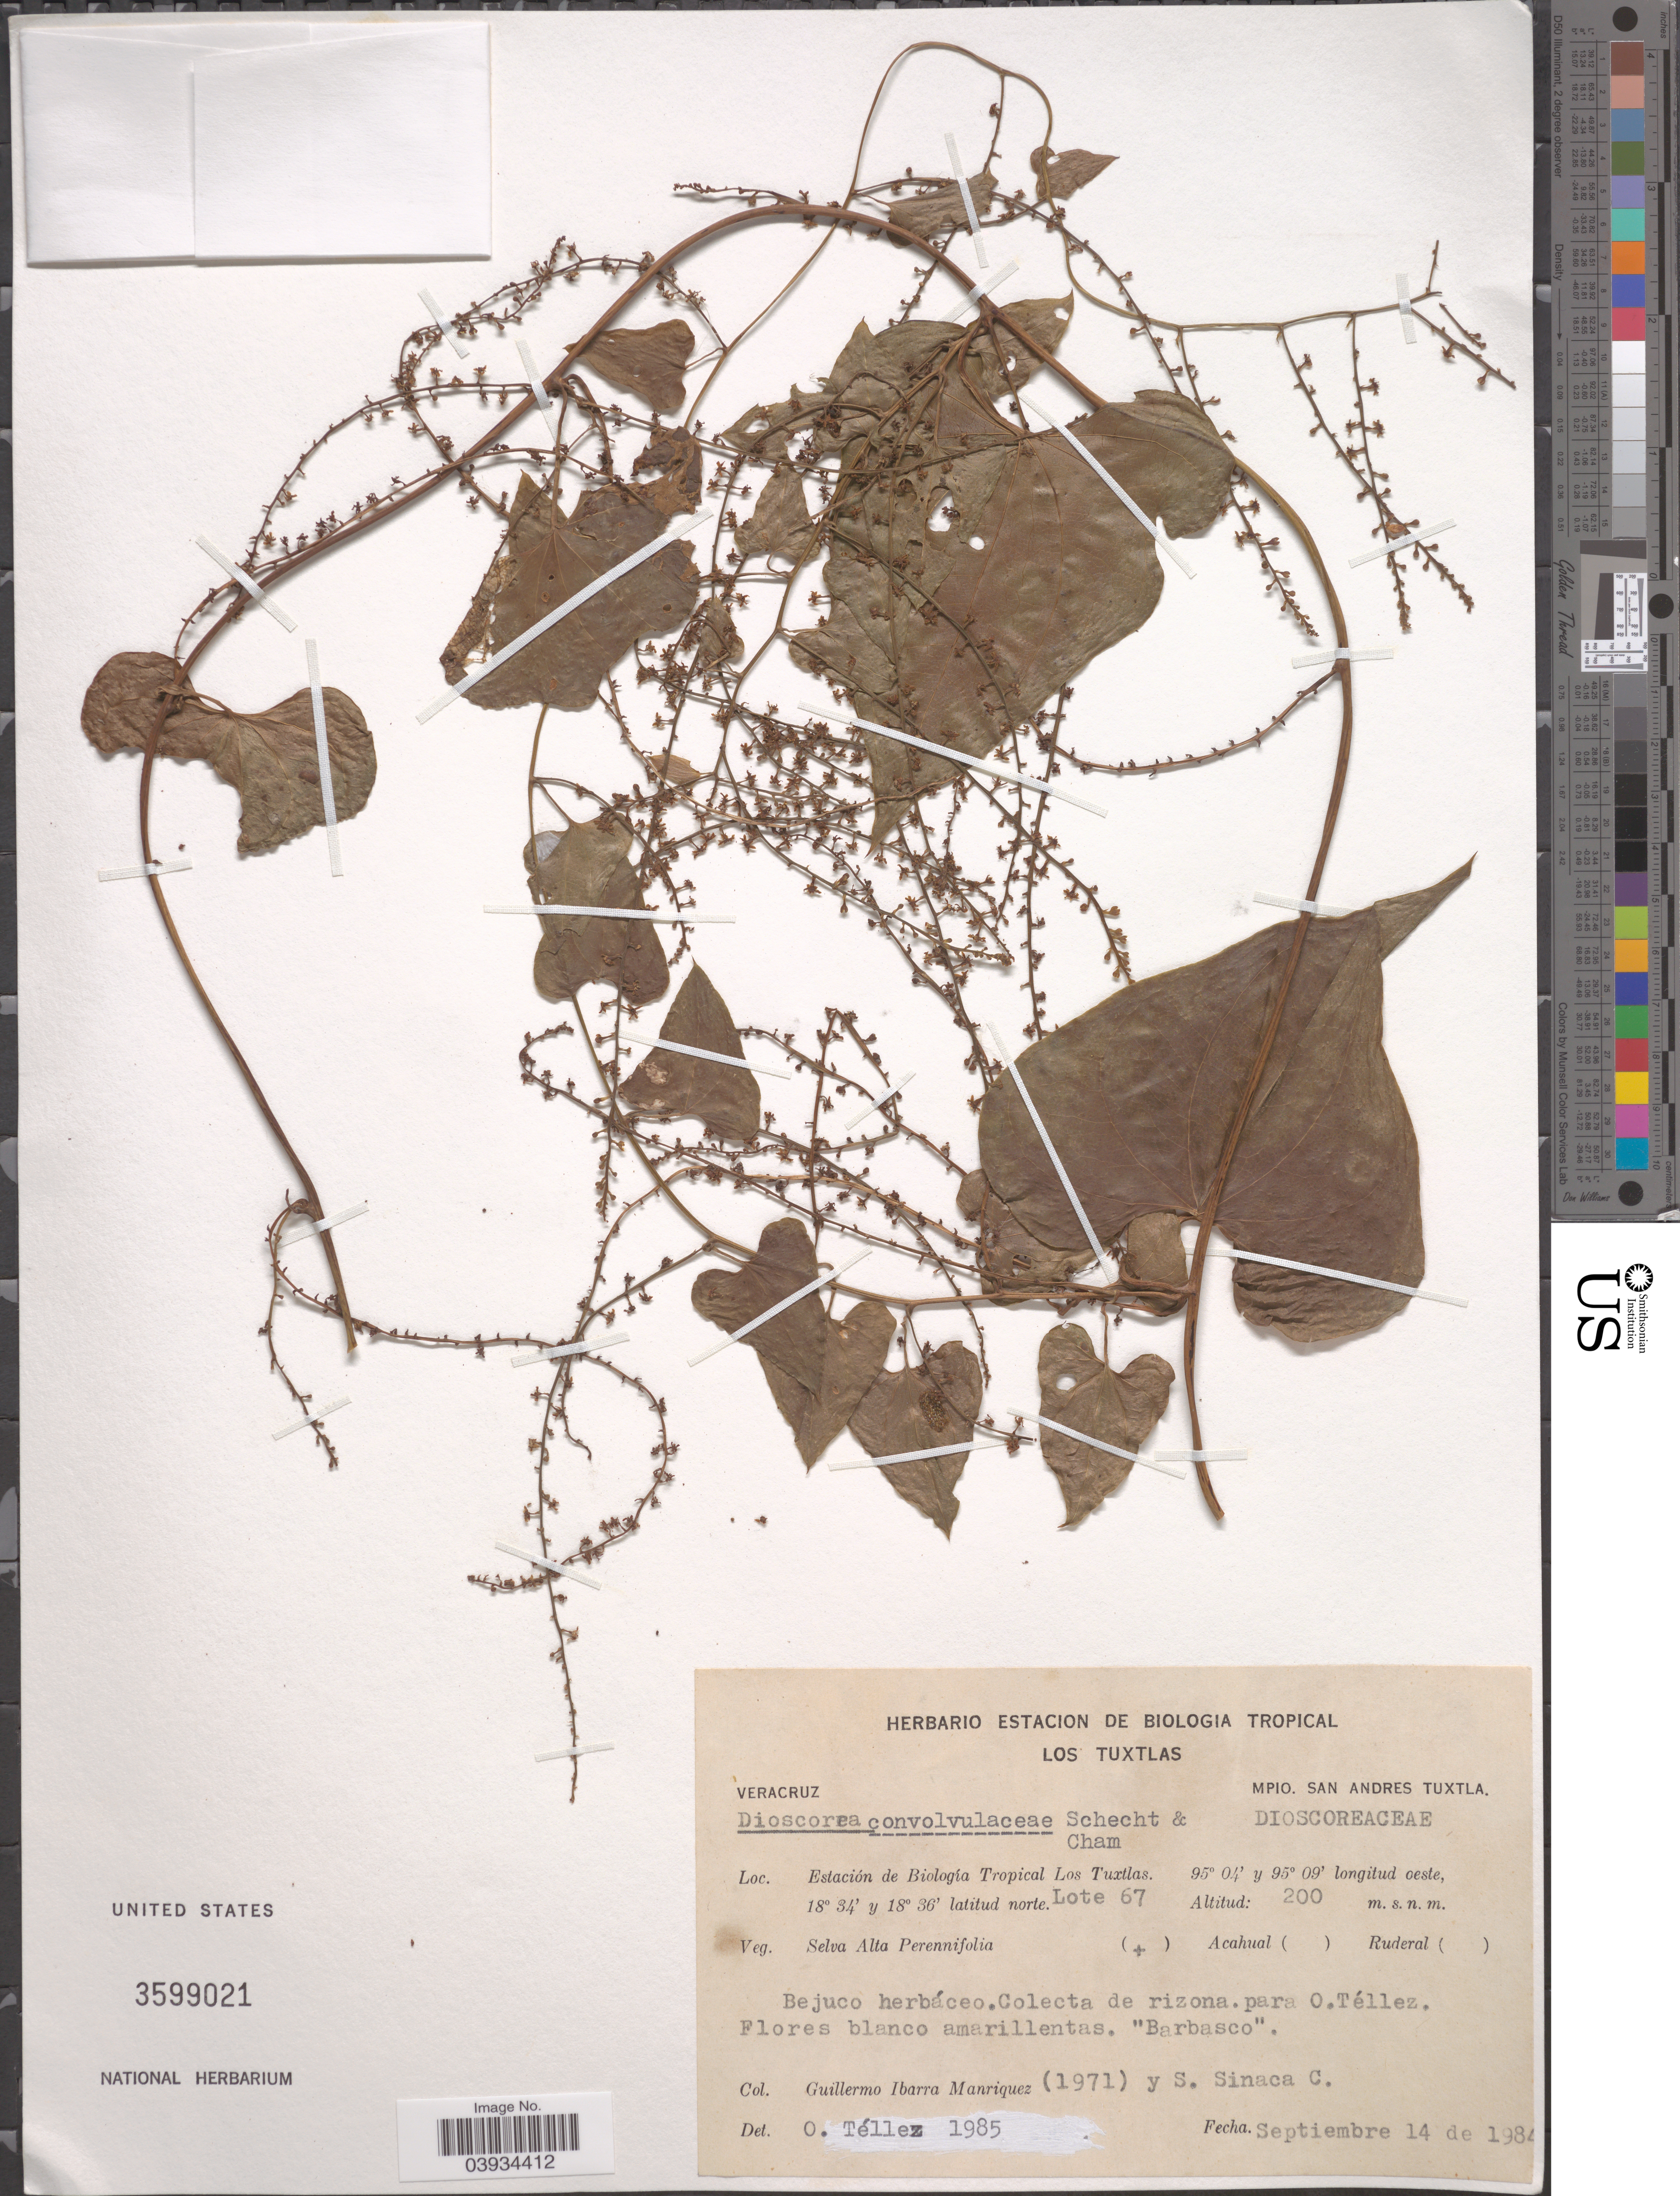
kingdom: Plantae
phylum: Tracheophyta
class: Liliopsida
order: Dioscoreales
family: Dioscoreaceae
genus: Dioscorea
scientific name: Dioscorea convolvulacea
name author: Schltdl. & Cham.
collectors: G. Ibarra-Manríquez & S. Sinaca Colin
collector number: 1971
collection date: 1984-09-14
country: Mexico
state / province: Veracruz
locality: Veracruz. Mpio. San Andres Tuxtla. Estación de Biología Tropical Los Tuxtlas. Lote 67.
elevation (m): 200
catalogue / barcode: US 3599021